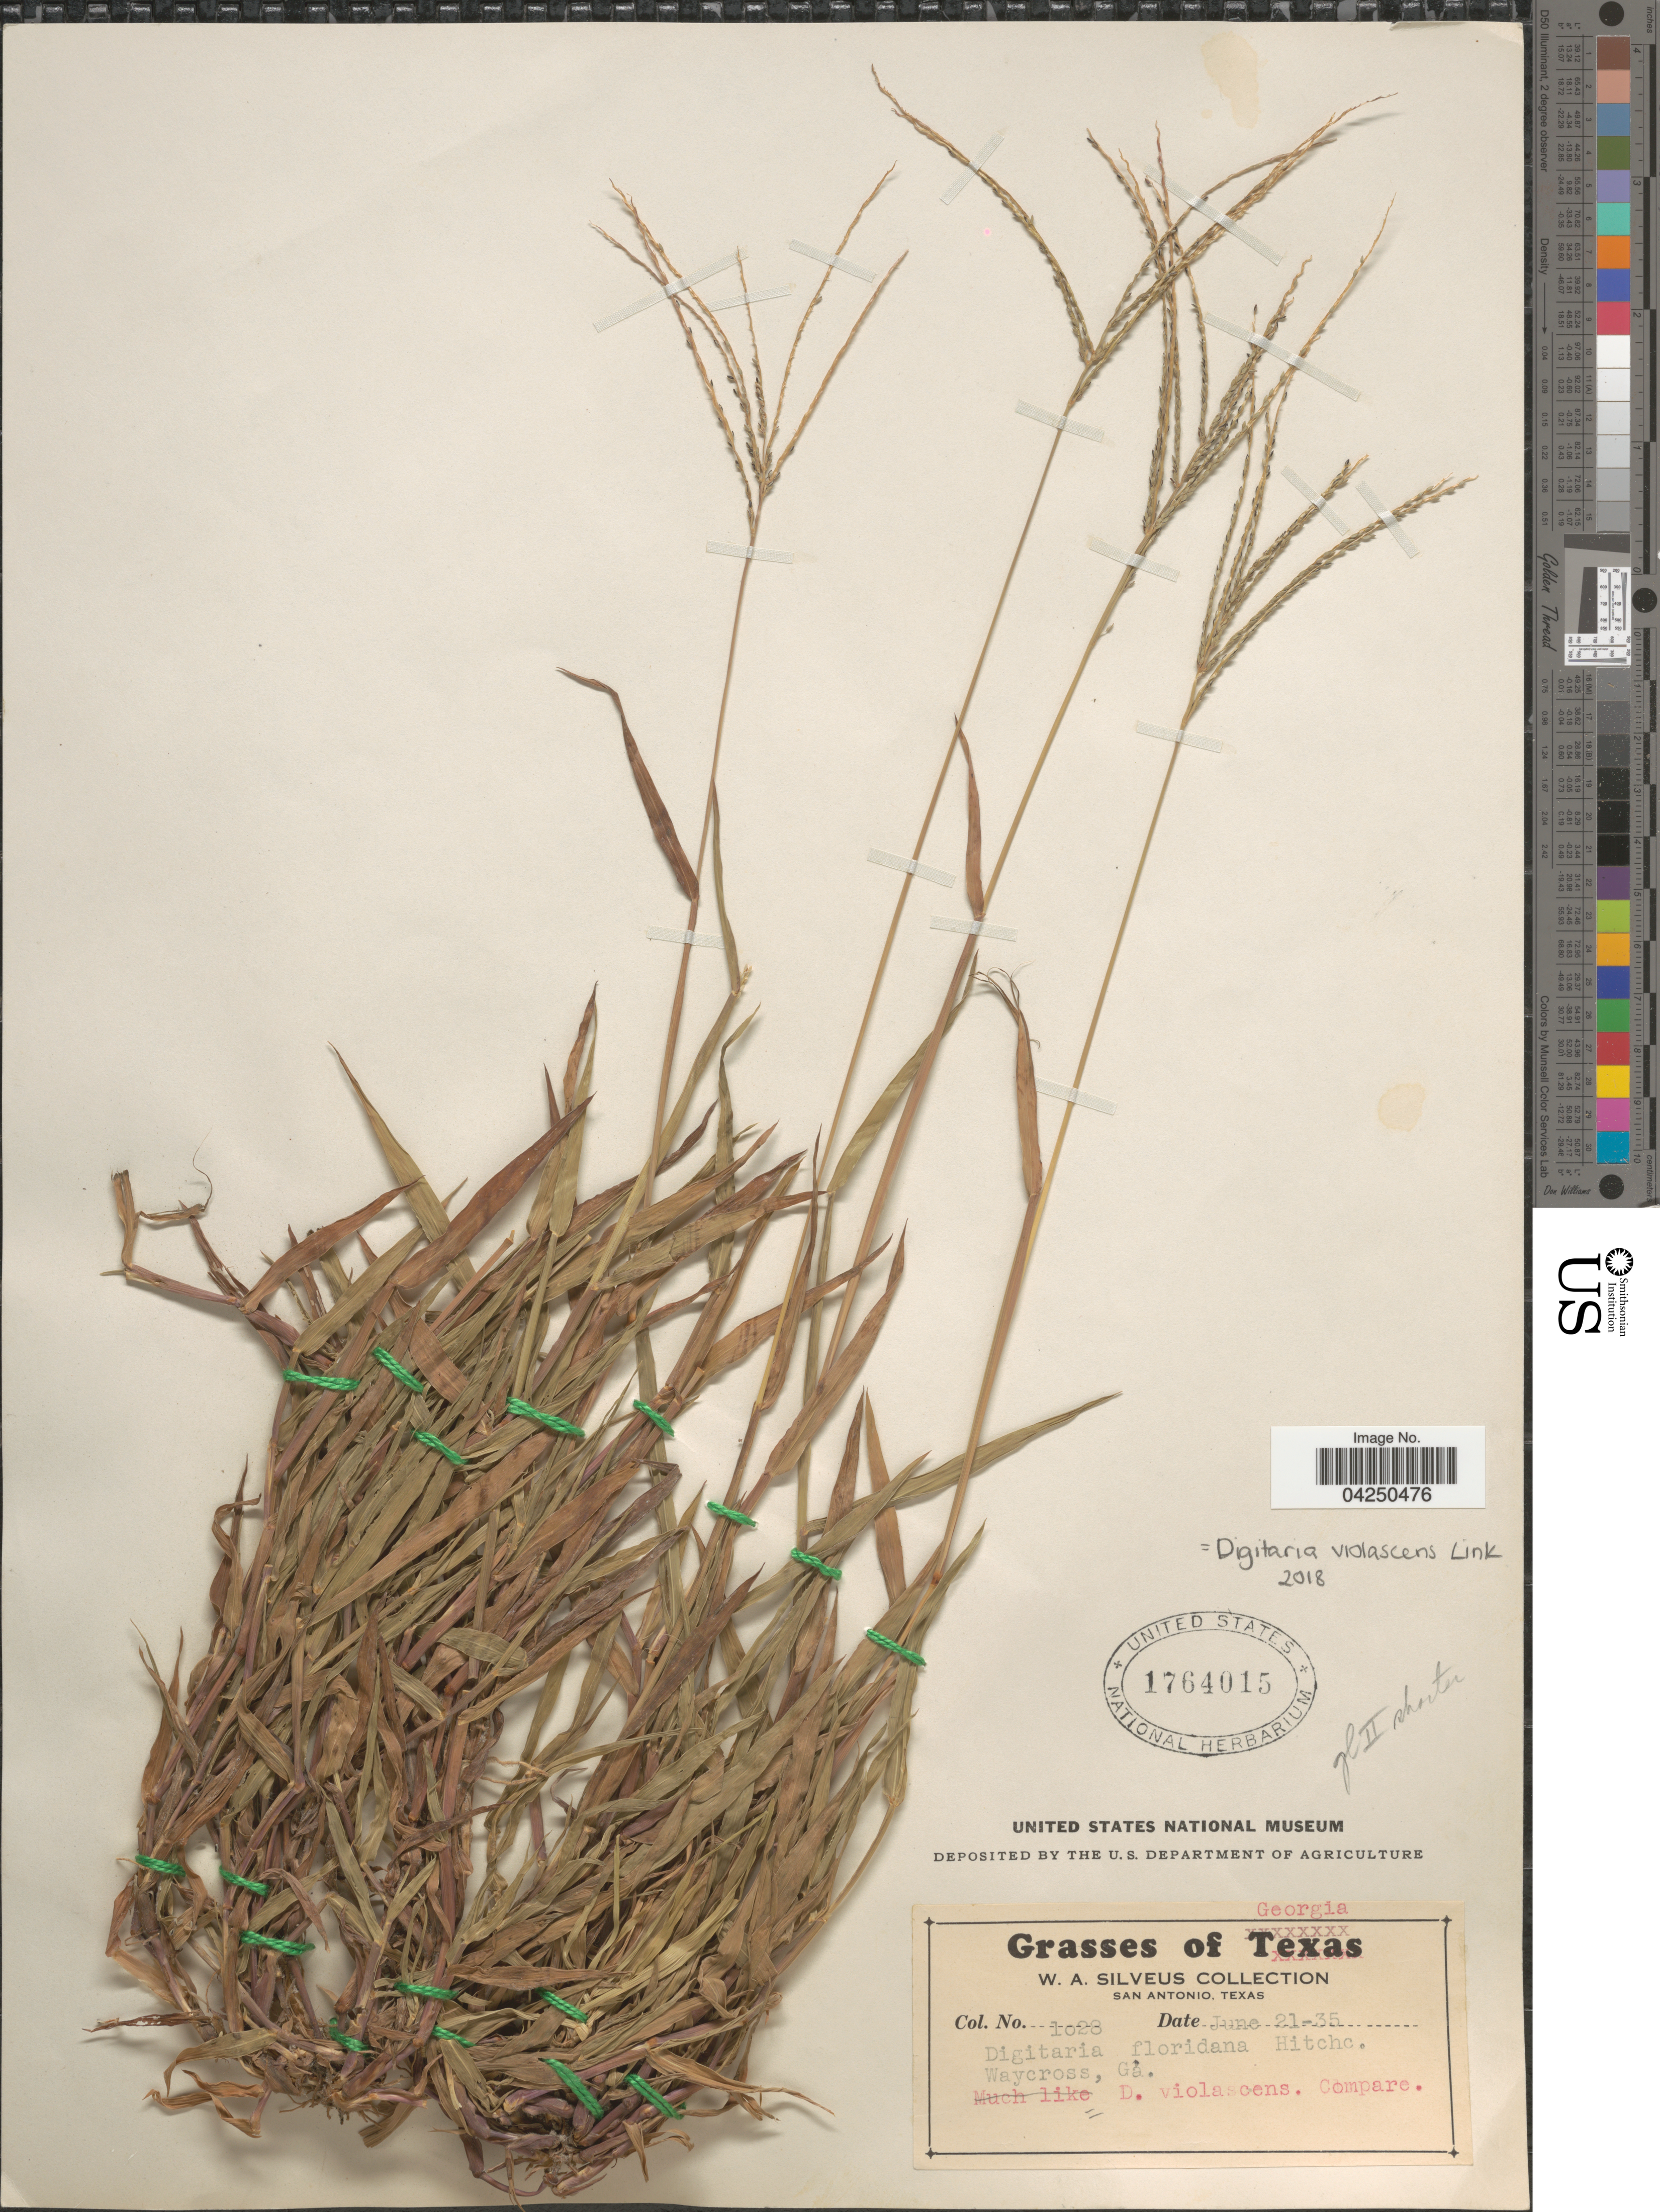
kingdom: Plantae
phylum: Tracheophyta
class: Liliopsida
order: Poales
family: Poaceae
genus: Digitaria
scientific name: Digitaria violascens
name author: Link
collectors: W. Silveus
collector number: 1023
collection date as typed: Transcribed d/m/y: 21/6/35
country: United States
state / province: Georgia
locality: Waycross.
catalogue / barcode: US 1764015